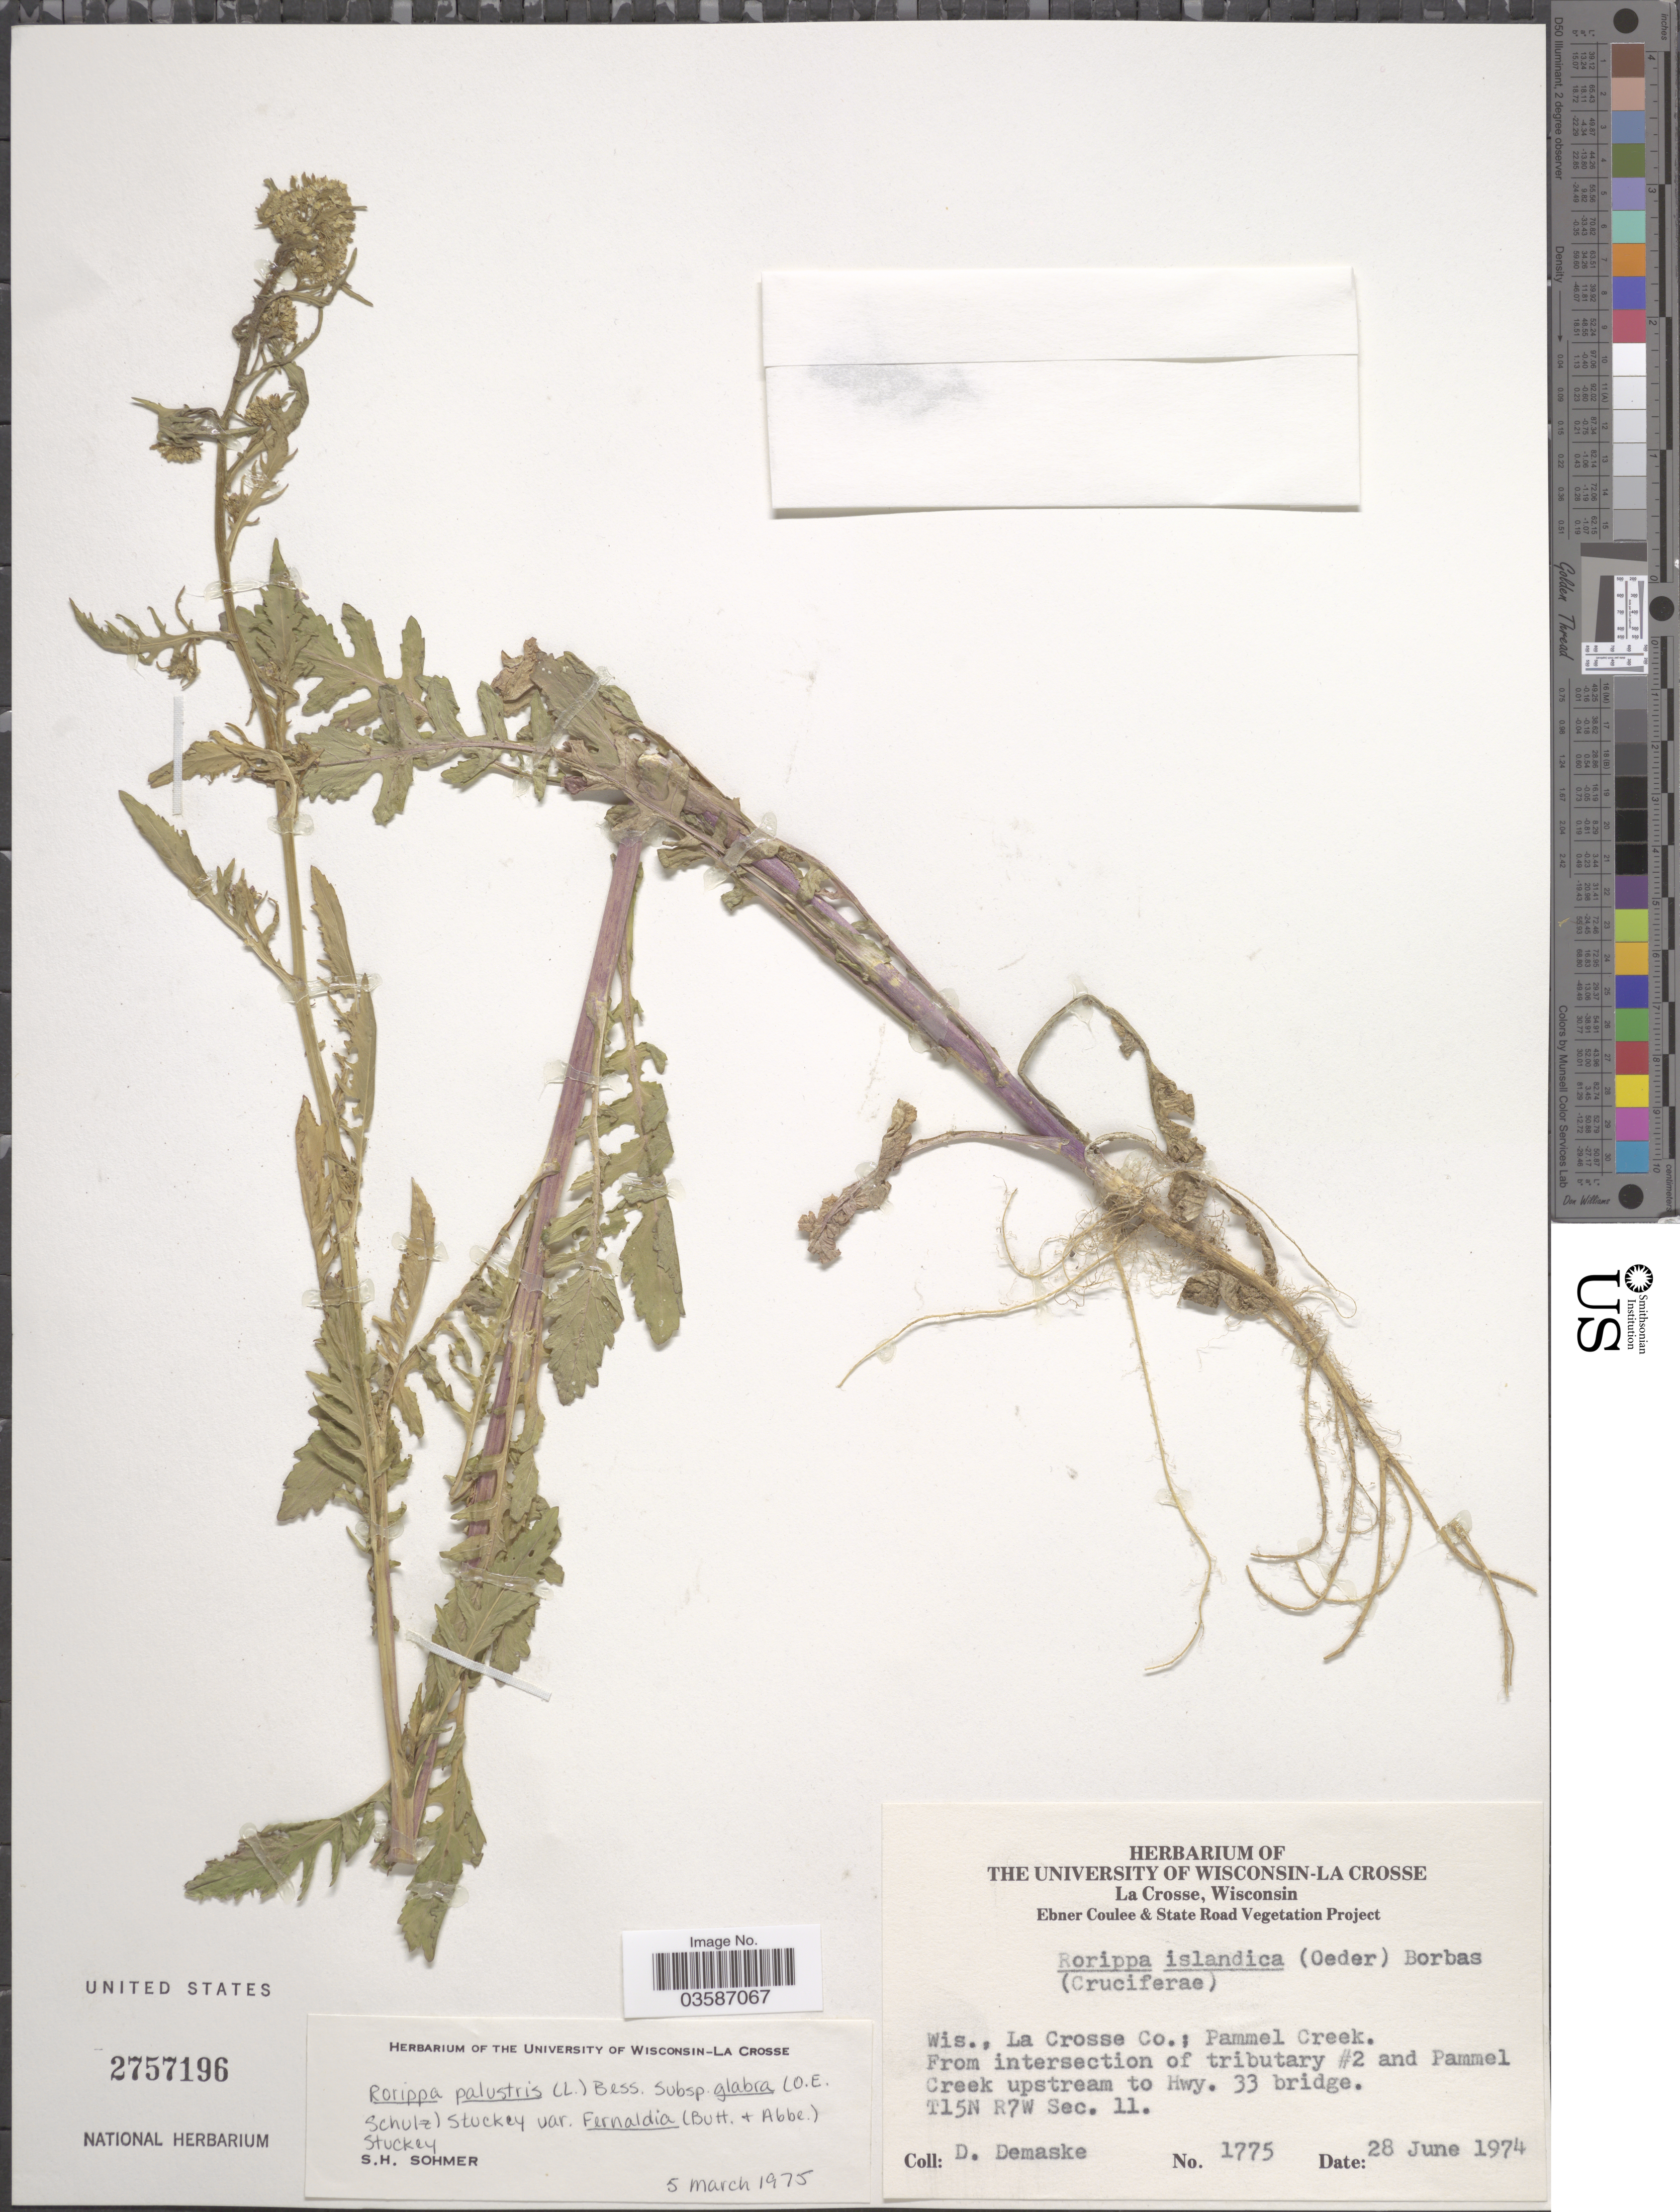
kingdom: Plantae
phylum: Tracheophyta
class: Magnoliopsida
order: Brassicales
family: Brassicaceae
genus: Rorippa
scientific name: Rorippa islandica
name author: (Oeder) Borbás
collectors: D. Demaske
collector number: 1775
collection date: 1974-06-28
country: United States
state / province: Wisconsin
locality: Ebner Coulee & State Road. La Crosse Co.; Pammel Creek. From intersection of tributary #2 and Pammel Creek upstream to Hwy. 33 bridge. T15N R7W Sec. 11.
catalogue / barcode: US 2757196